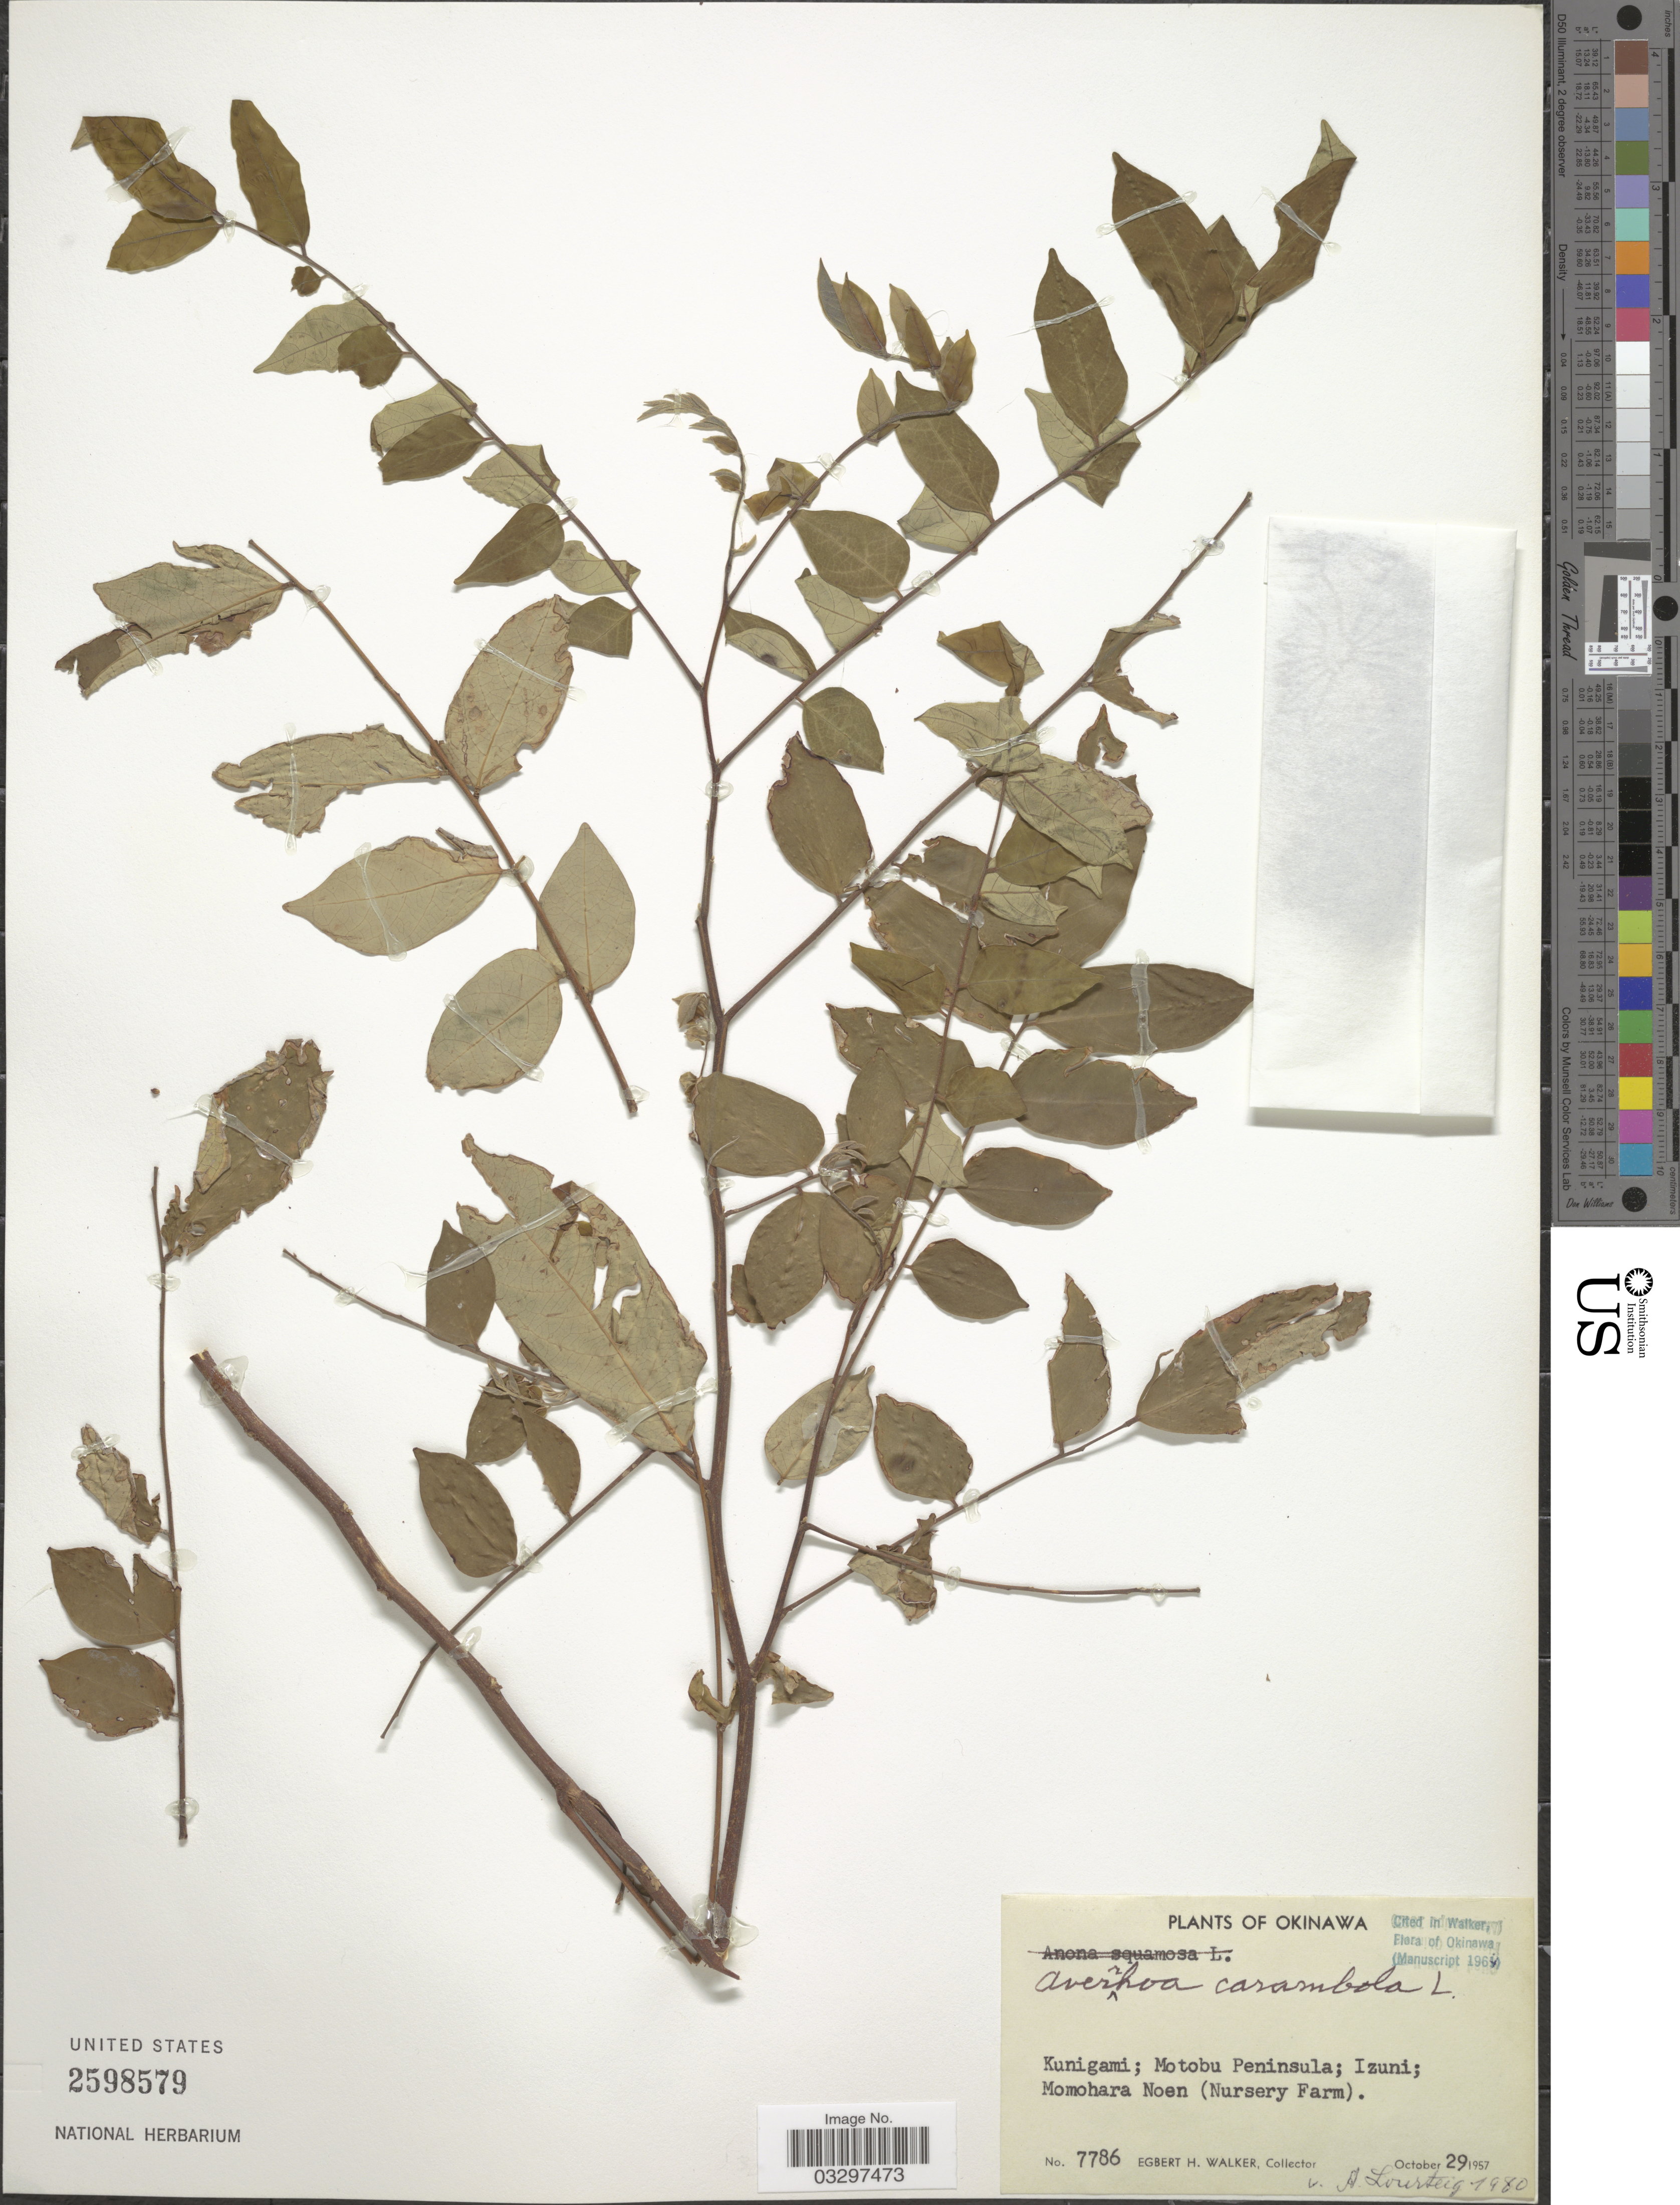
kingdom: Plantae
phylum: Tracheophyta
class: Magnoliopsida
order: Oxalidales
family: Oxalidaceae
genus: Averrhoa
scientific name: Averrhoa carambola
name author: L.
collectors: E. H. Walker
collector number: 7786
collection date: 1957-10-29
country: Japan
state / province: Okinawa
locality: Kunigami; Motobu Peninsula; Izuni; Momohara Noen (Nursery Farm).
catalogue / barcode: US 2598579